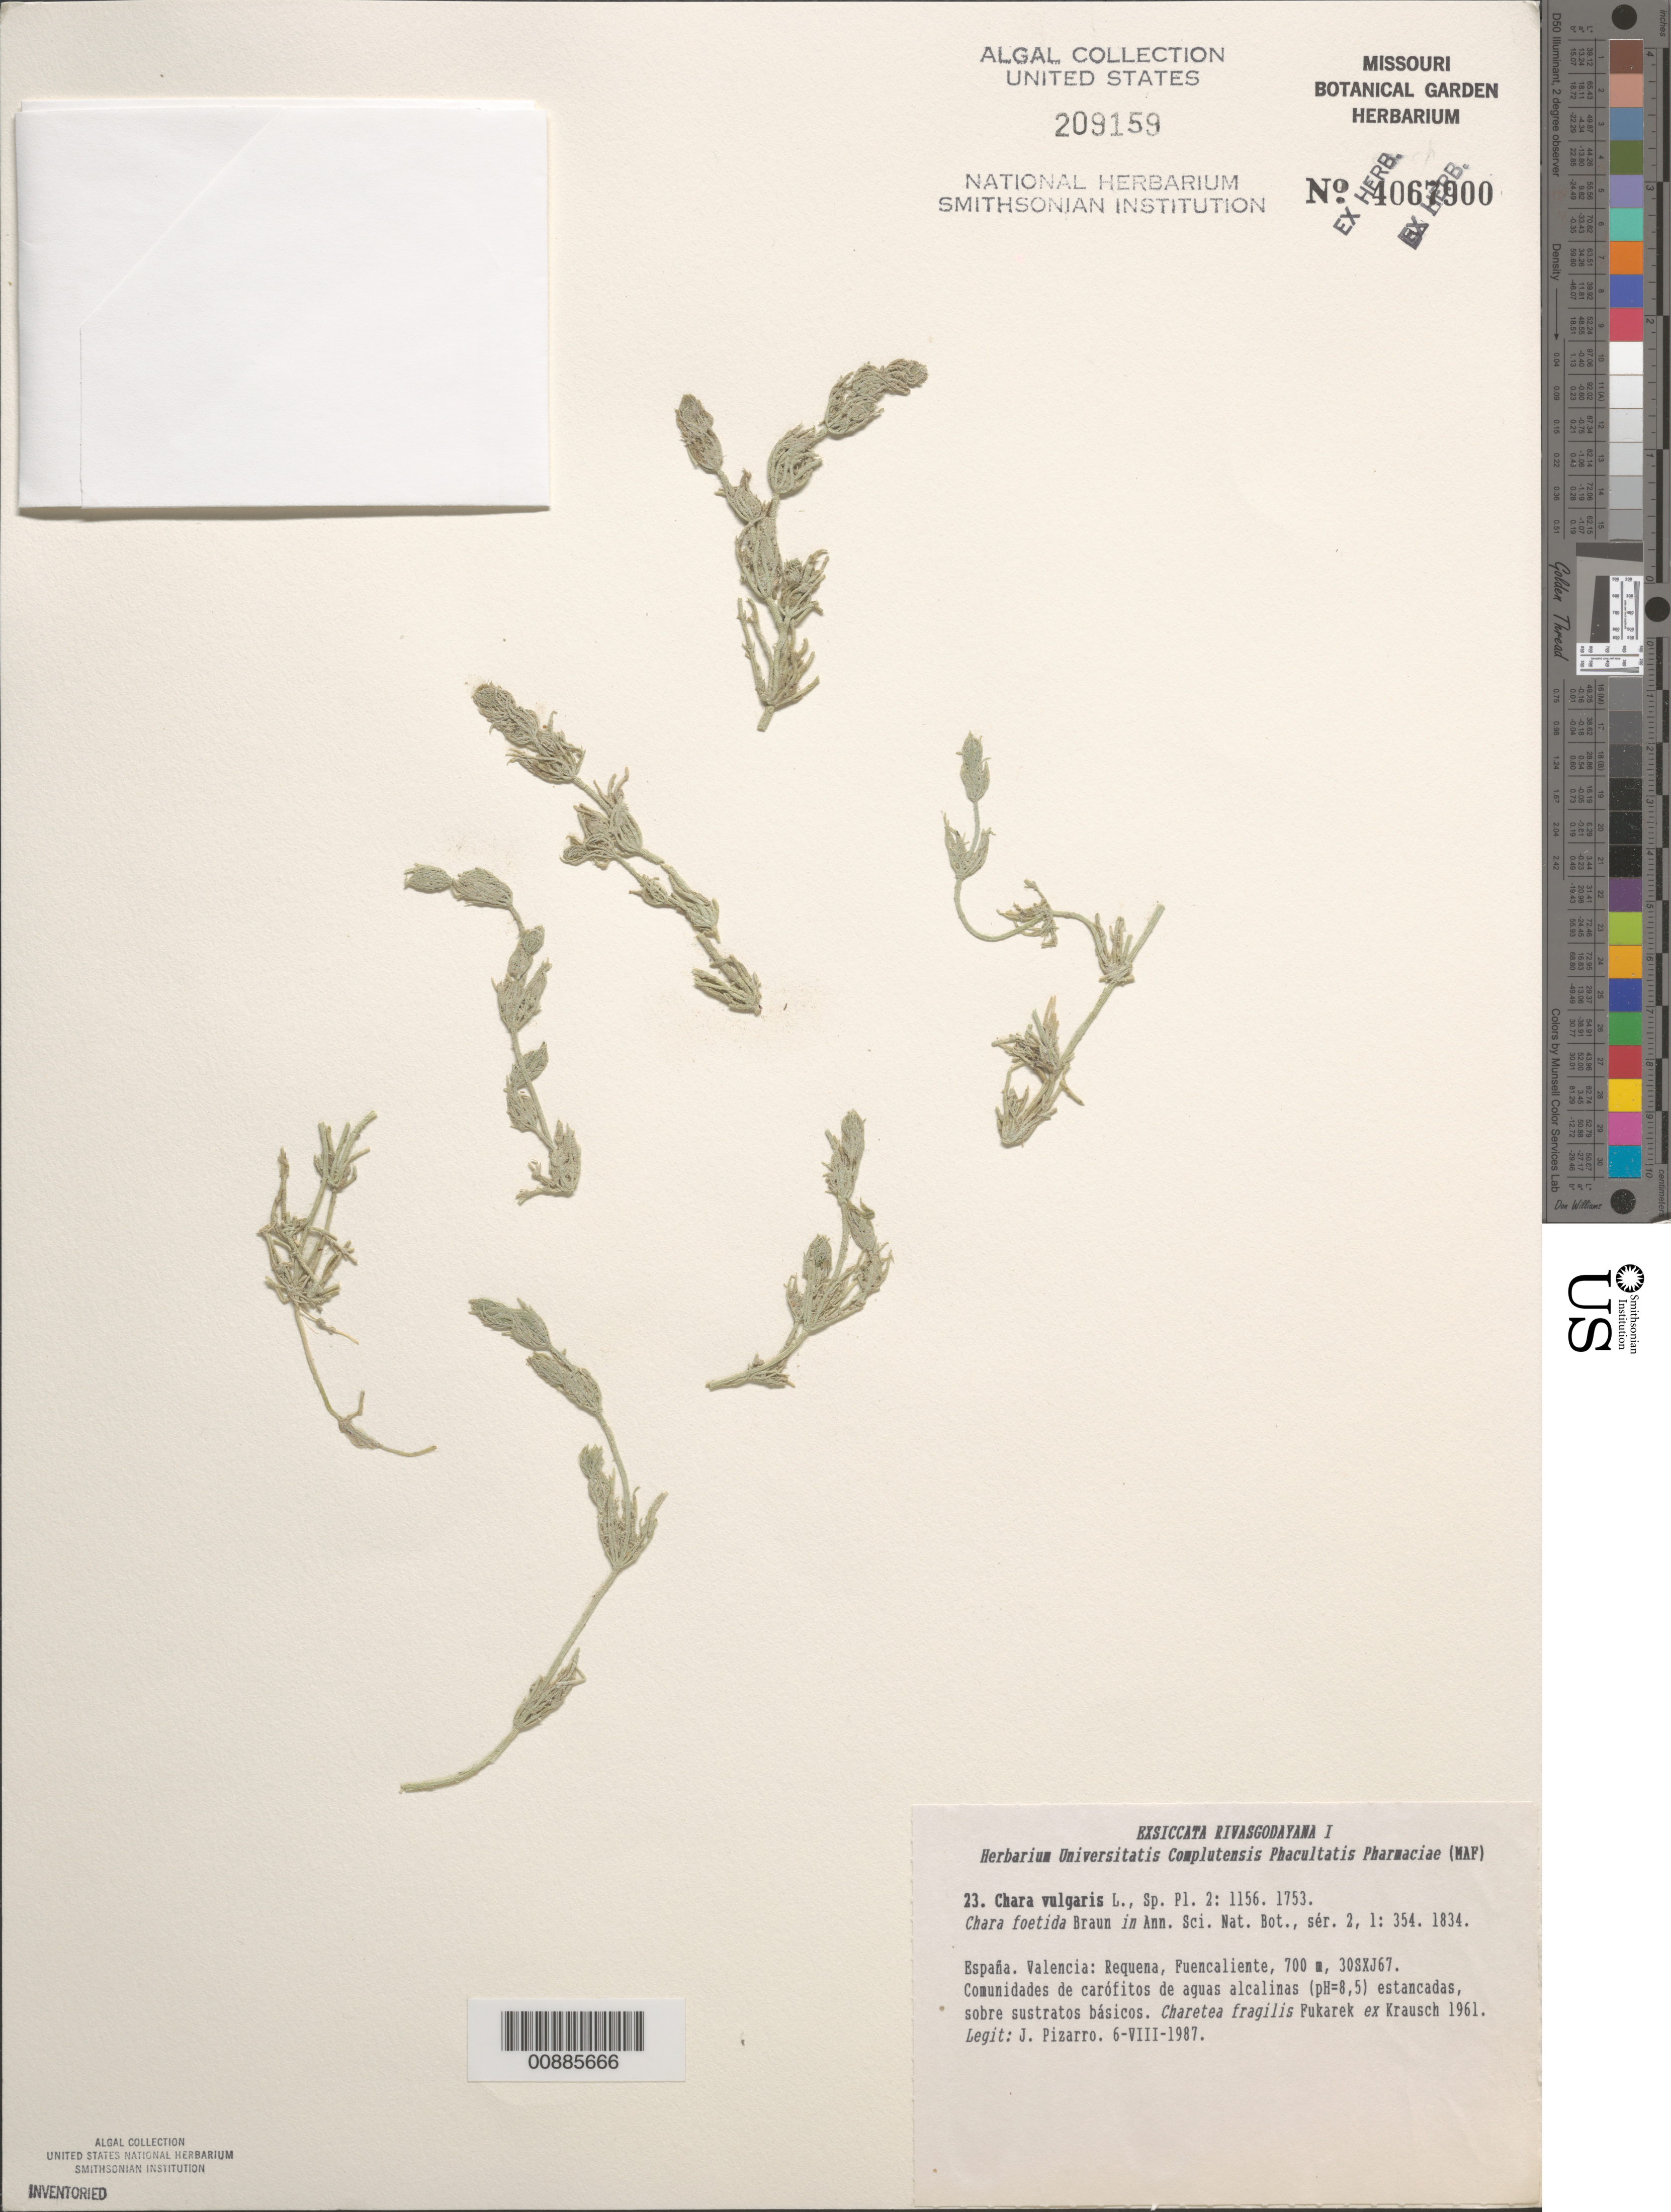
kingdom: Plantae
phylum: Charophyta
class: Charophyceae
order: Charales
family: Characeae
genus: Chara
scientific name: Chara vulgaris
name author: L.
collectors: J. Pizarro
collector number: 30SXJ67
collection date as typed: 06 Aug 1987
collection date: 1987-08-06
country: Spain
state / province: Valenciana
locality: Requena, Fuencaliente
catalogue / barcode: US 209159